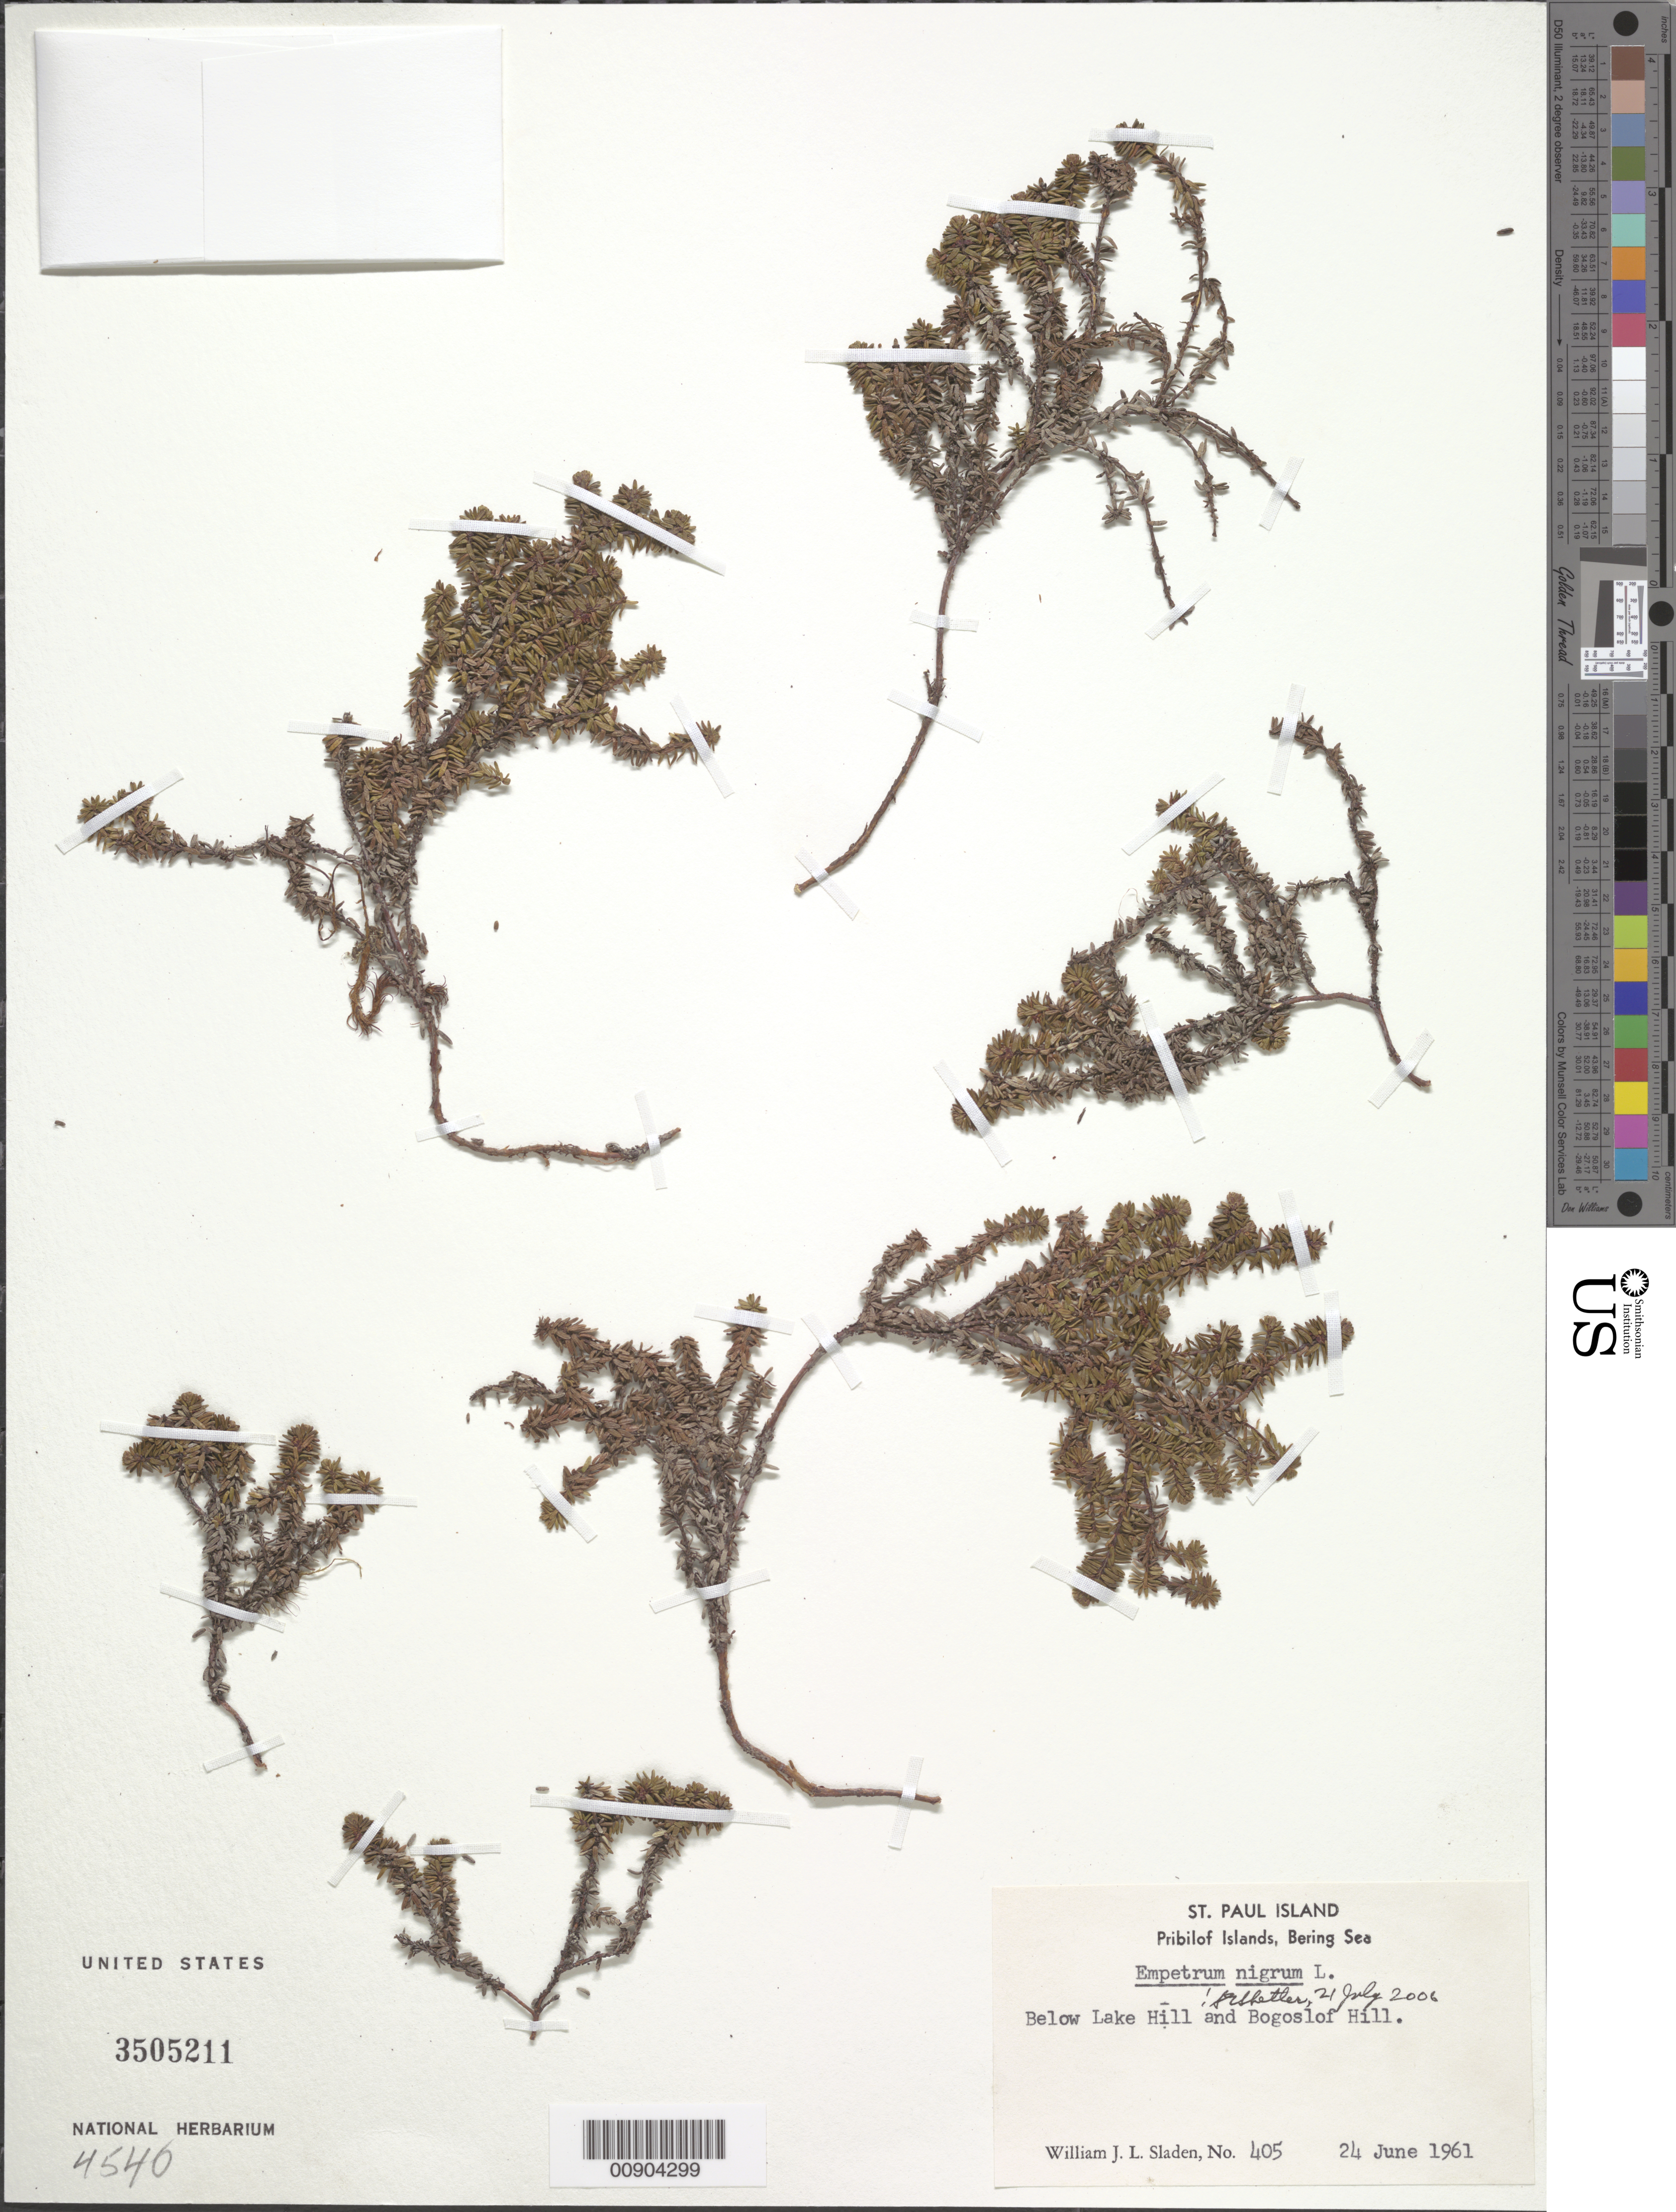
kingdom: Plantae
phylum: Tracheophyta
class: Magnoliopsida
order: Ericales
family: Ericaceae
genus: Empetrum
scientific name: Empetrum nigrum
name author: L.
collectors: W. Sladen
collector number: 405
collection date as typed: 24 Jun 1961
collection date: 1961-06-24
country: United States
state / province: Alaska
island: St. Paul Island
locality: Below Lake Hill and Bogoslov Hill., Bering Sea, Pribilof Islands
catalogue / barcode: US 3505211